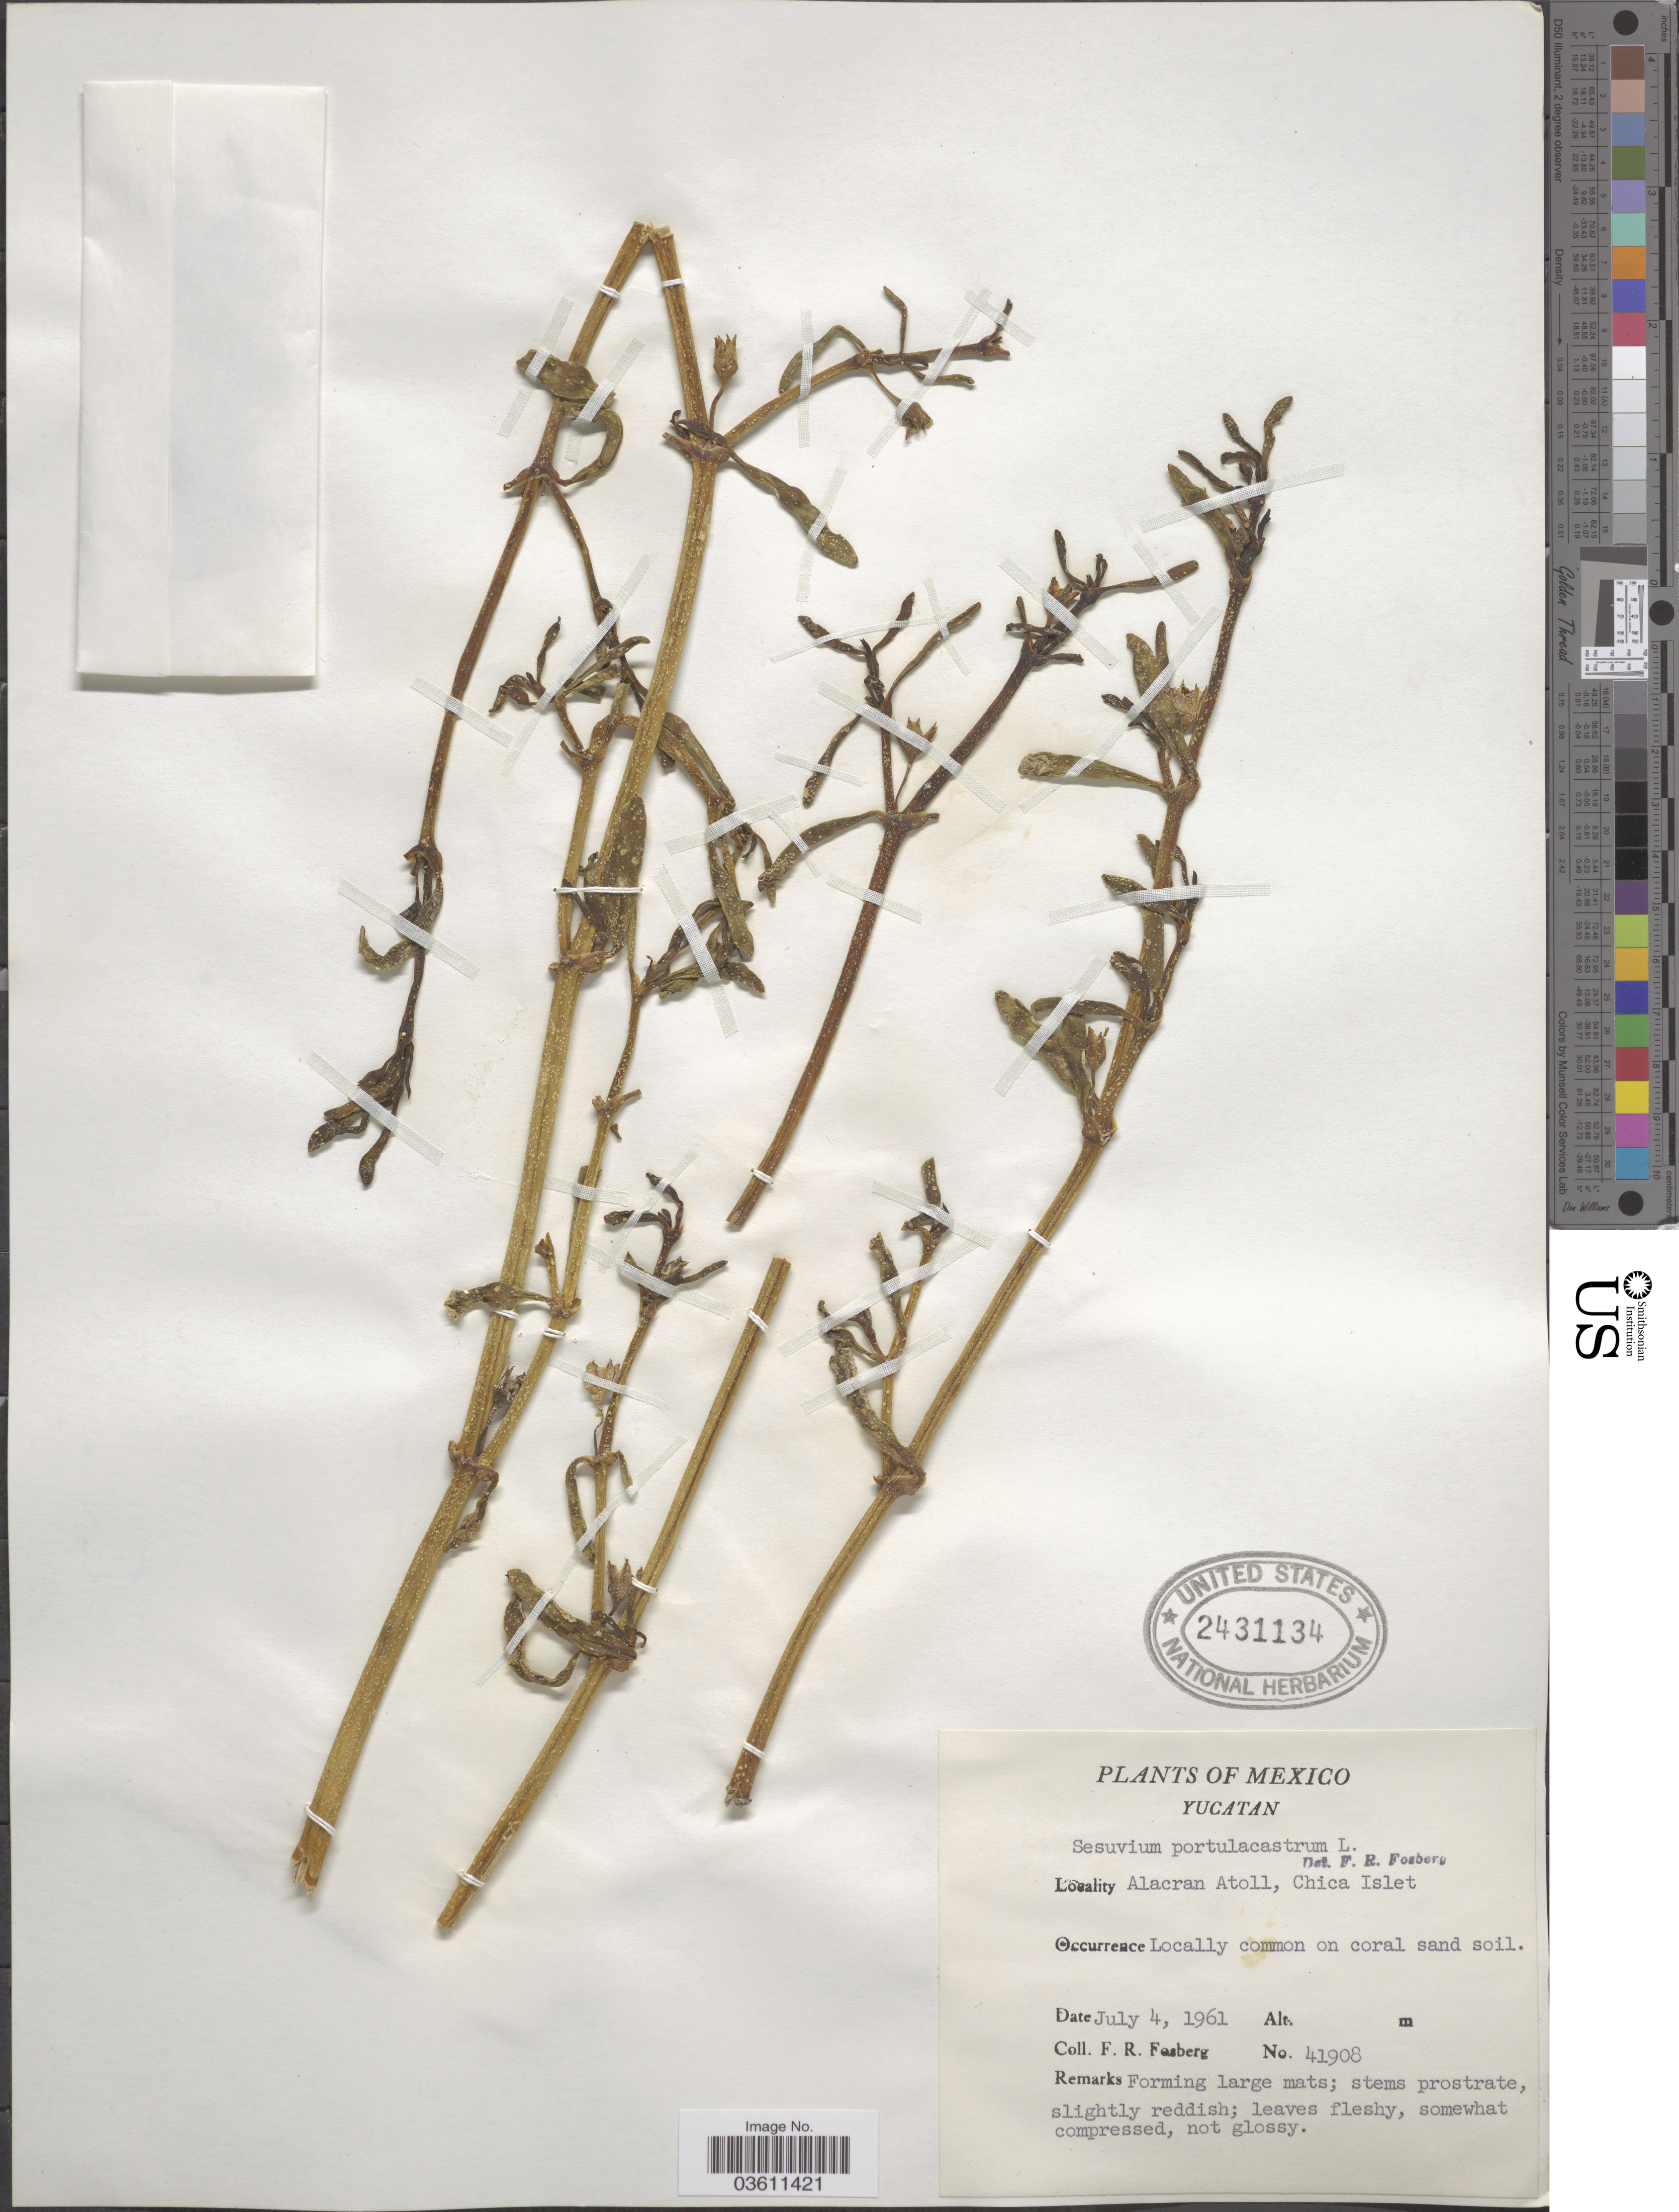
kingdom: Plantae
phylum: Tracheophyta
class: Magnoliopsida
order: Caryophyllales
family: Aizoaceae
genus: Sesuvium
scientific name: Sesuvium portulacastrum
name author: (L.) L.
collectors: F. R. Fosberg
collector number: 41908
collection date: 1961-07-04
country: Mexico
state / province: Yucatán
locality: Alacran Atoll, Chica Islet.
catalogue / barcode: US 2431134